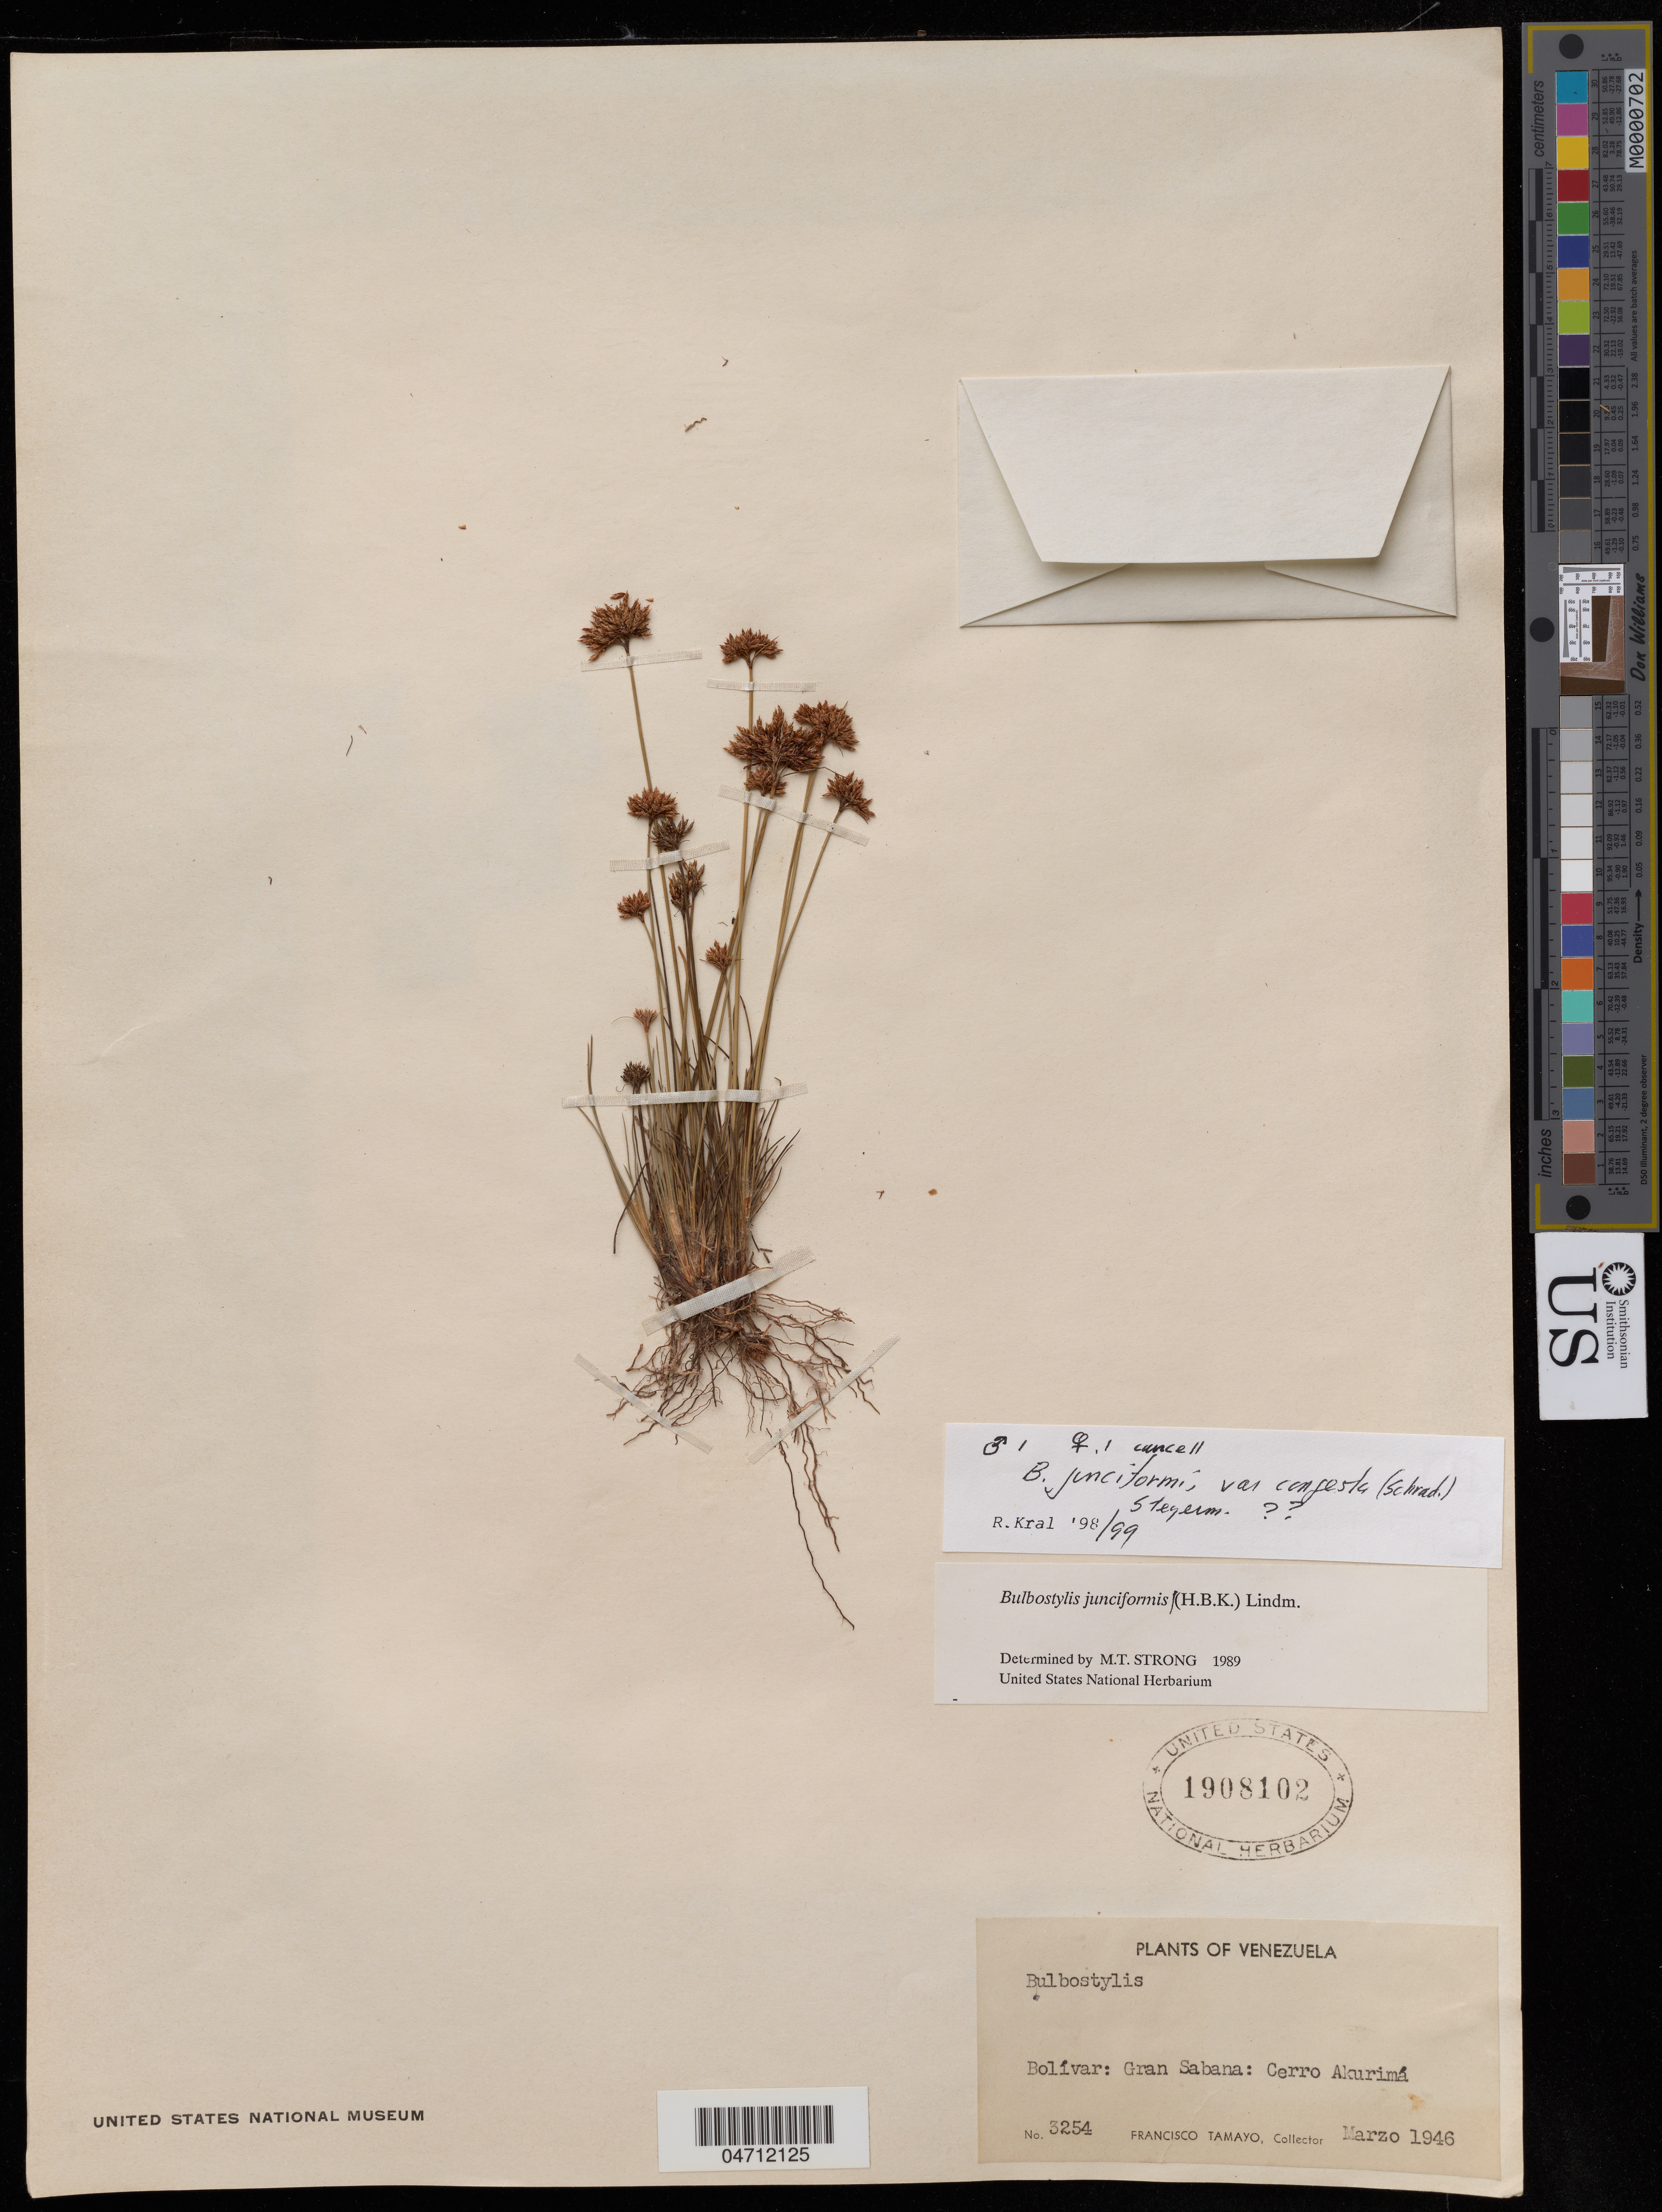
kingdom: Plantae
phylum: Tracheophyta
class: Liliopsida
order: Poales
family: Cyperaceae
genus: Bulbostylis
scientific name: Bulbostylis junciformis var. congesta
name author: (Schrad.) Steyerm.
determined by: Kral, R.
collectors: F. Tamayo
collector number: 3254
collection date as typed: Mar-46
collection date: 1946-03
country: Venezuela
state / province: Bolívar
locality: Gran Sabana, Cerro Akurimá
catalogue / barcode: US 1908102